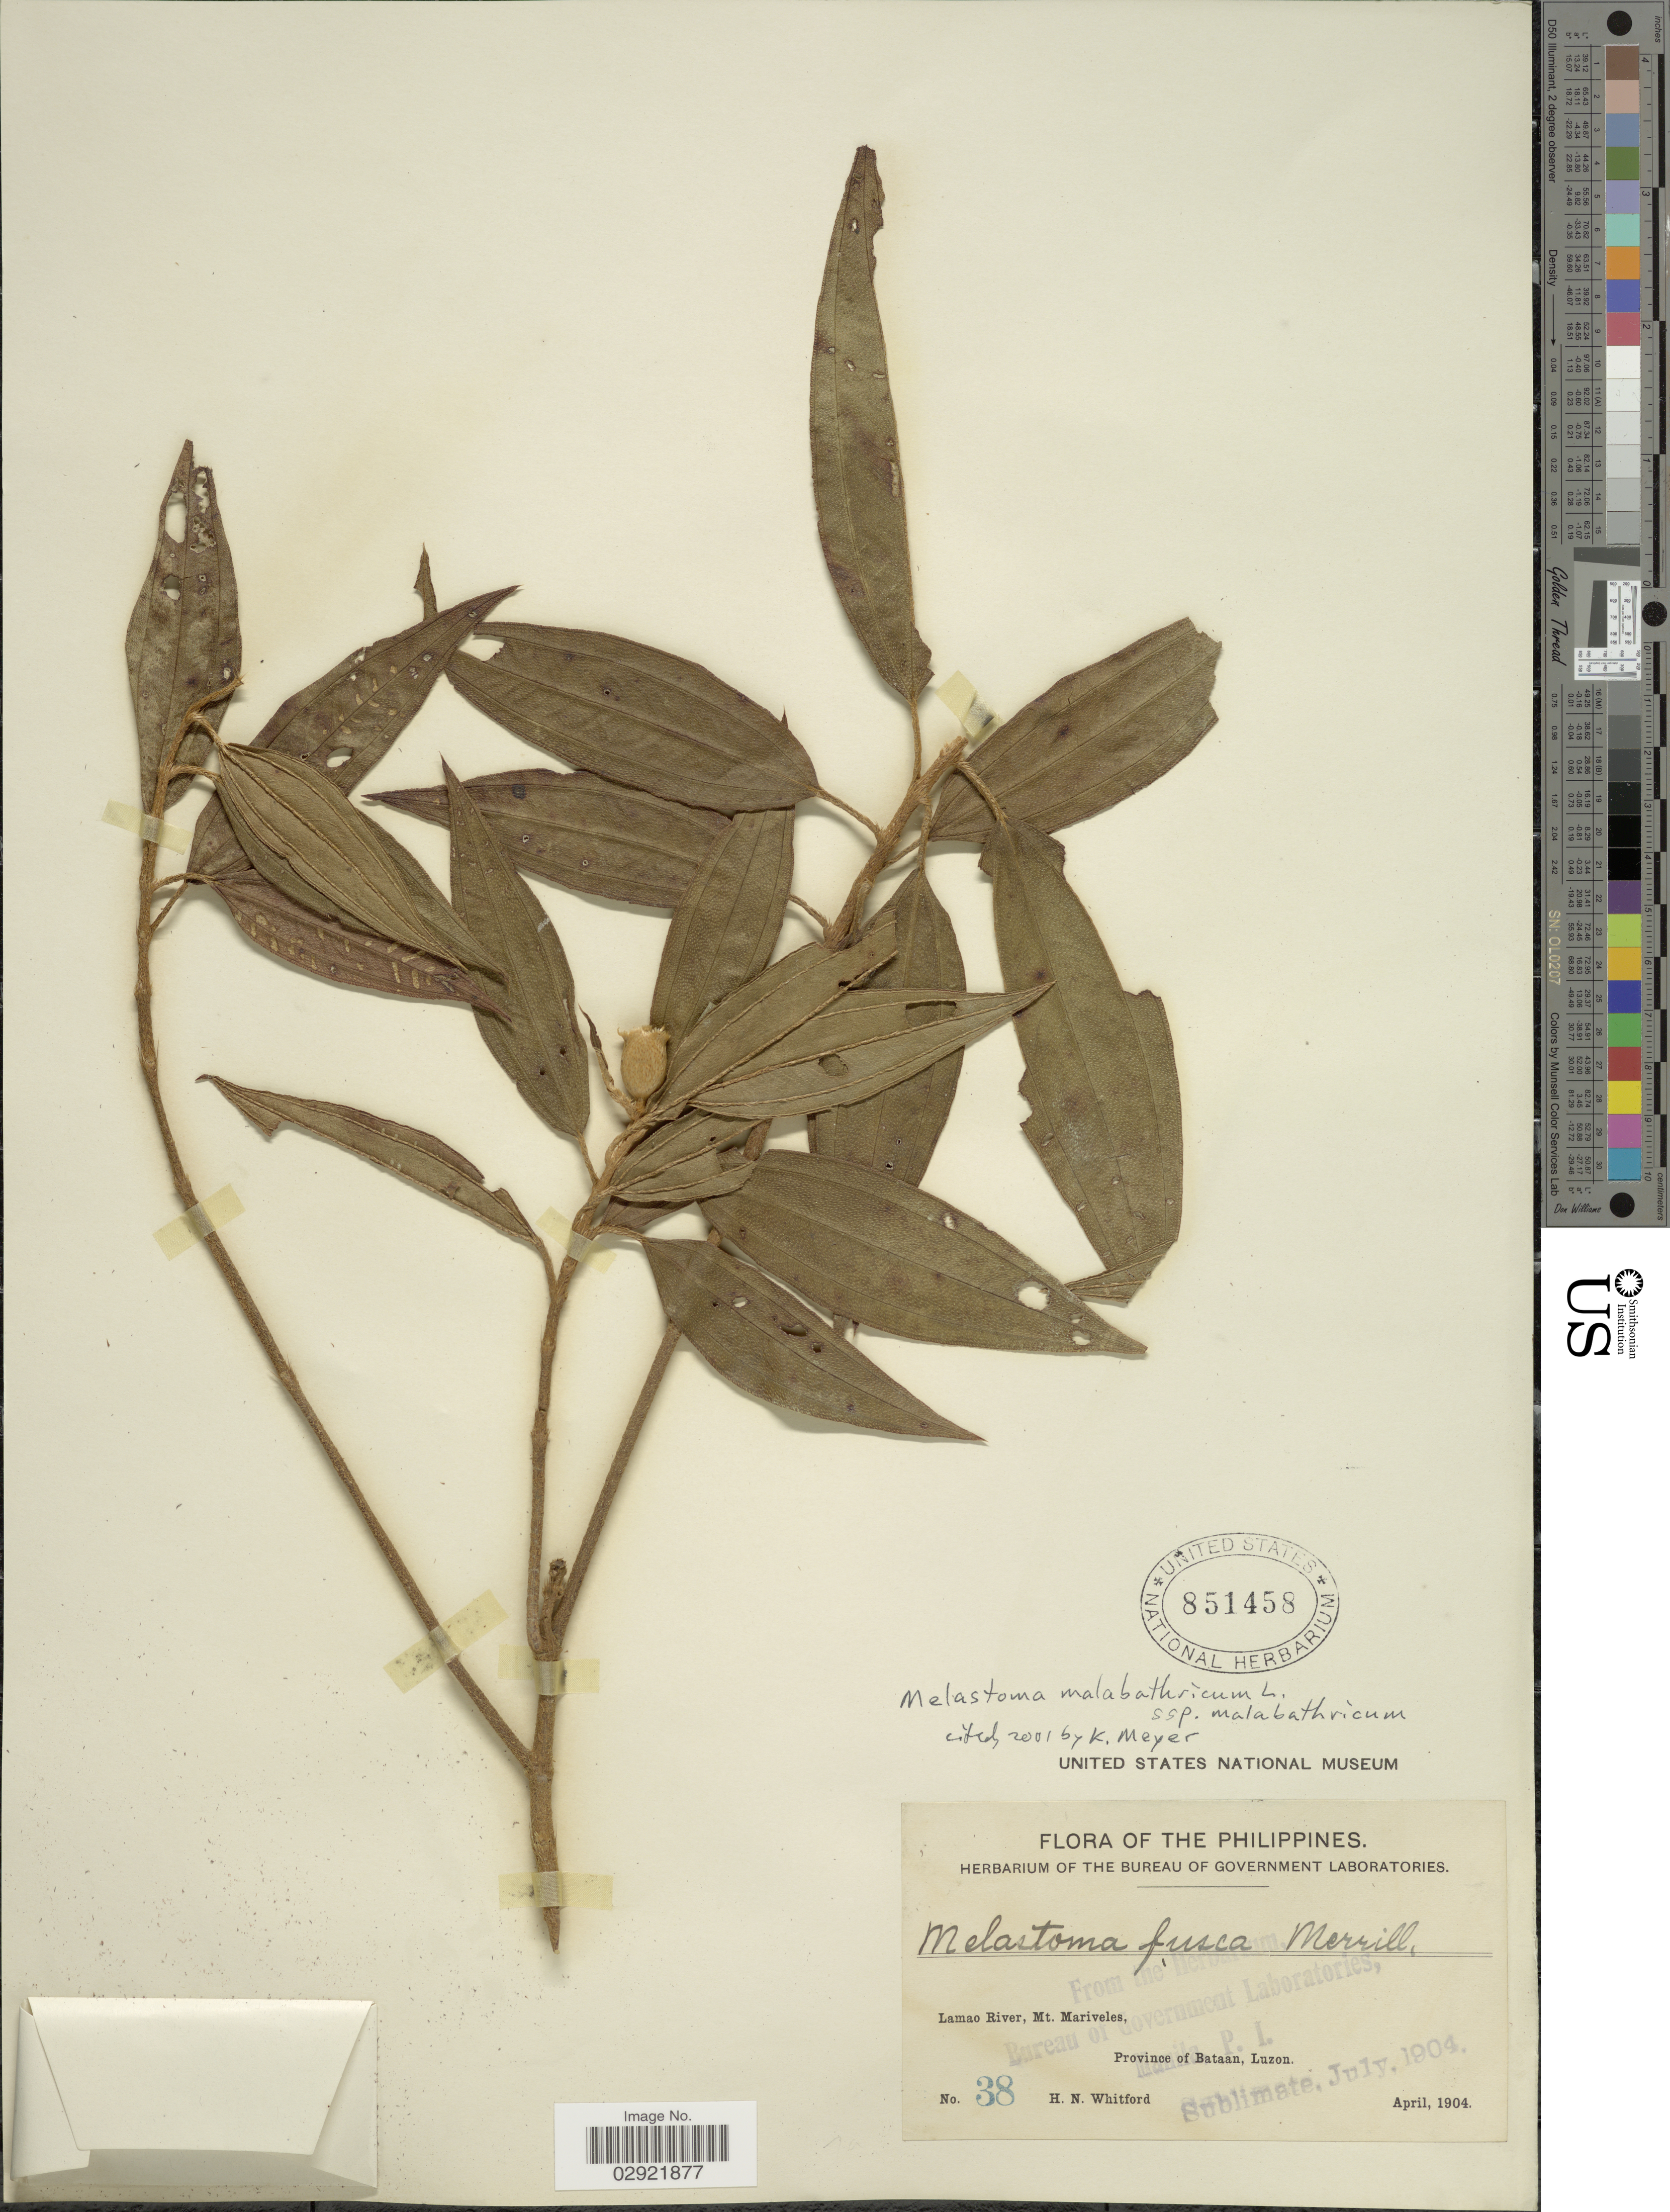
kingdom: Plantae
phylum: Tracheophyta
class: Magnoliopsida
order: Myrtales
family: Melastomataceae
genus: Melastoma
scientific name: Melastoma malabathricum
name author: L.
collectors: H. N. Whitford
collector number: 38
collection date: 1904-04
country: Philippines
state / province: Central Luzon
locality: Lamao River, Mt. Mariveles, Province of Bataan, Luzon.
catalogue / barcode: US 851458